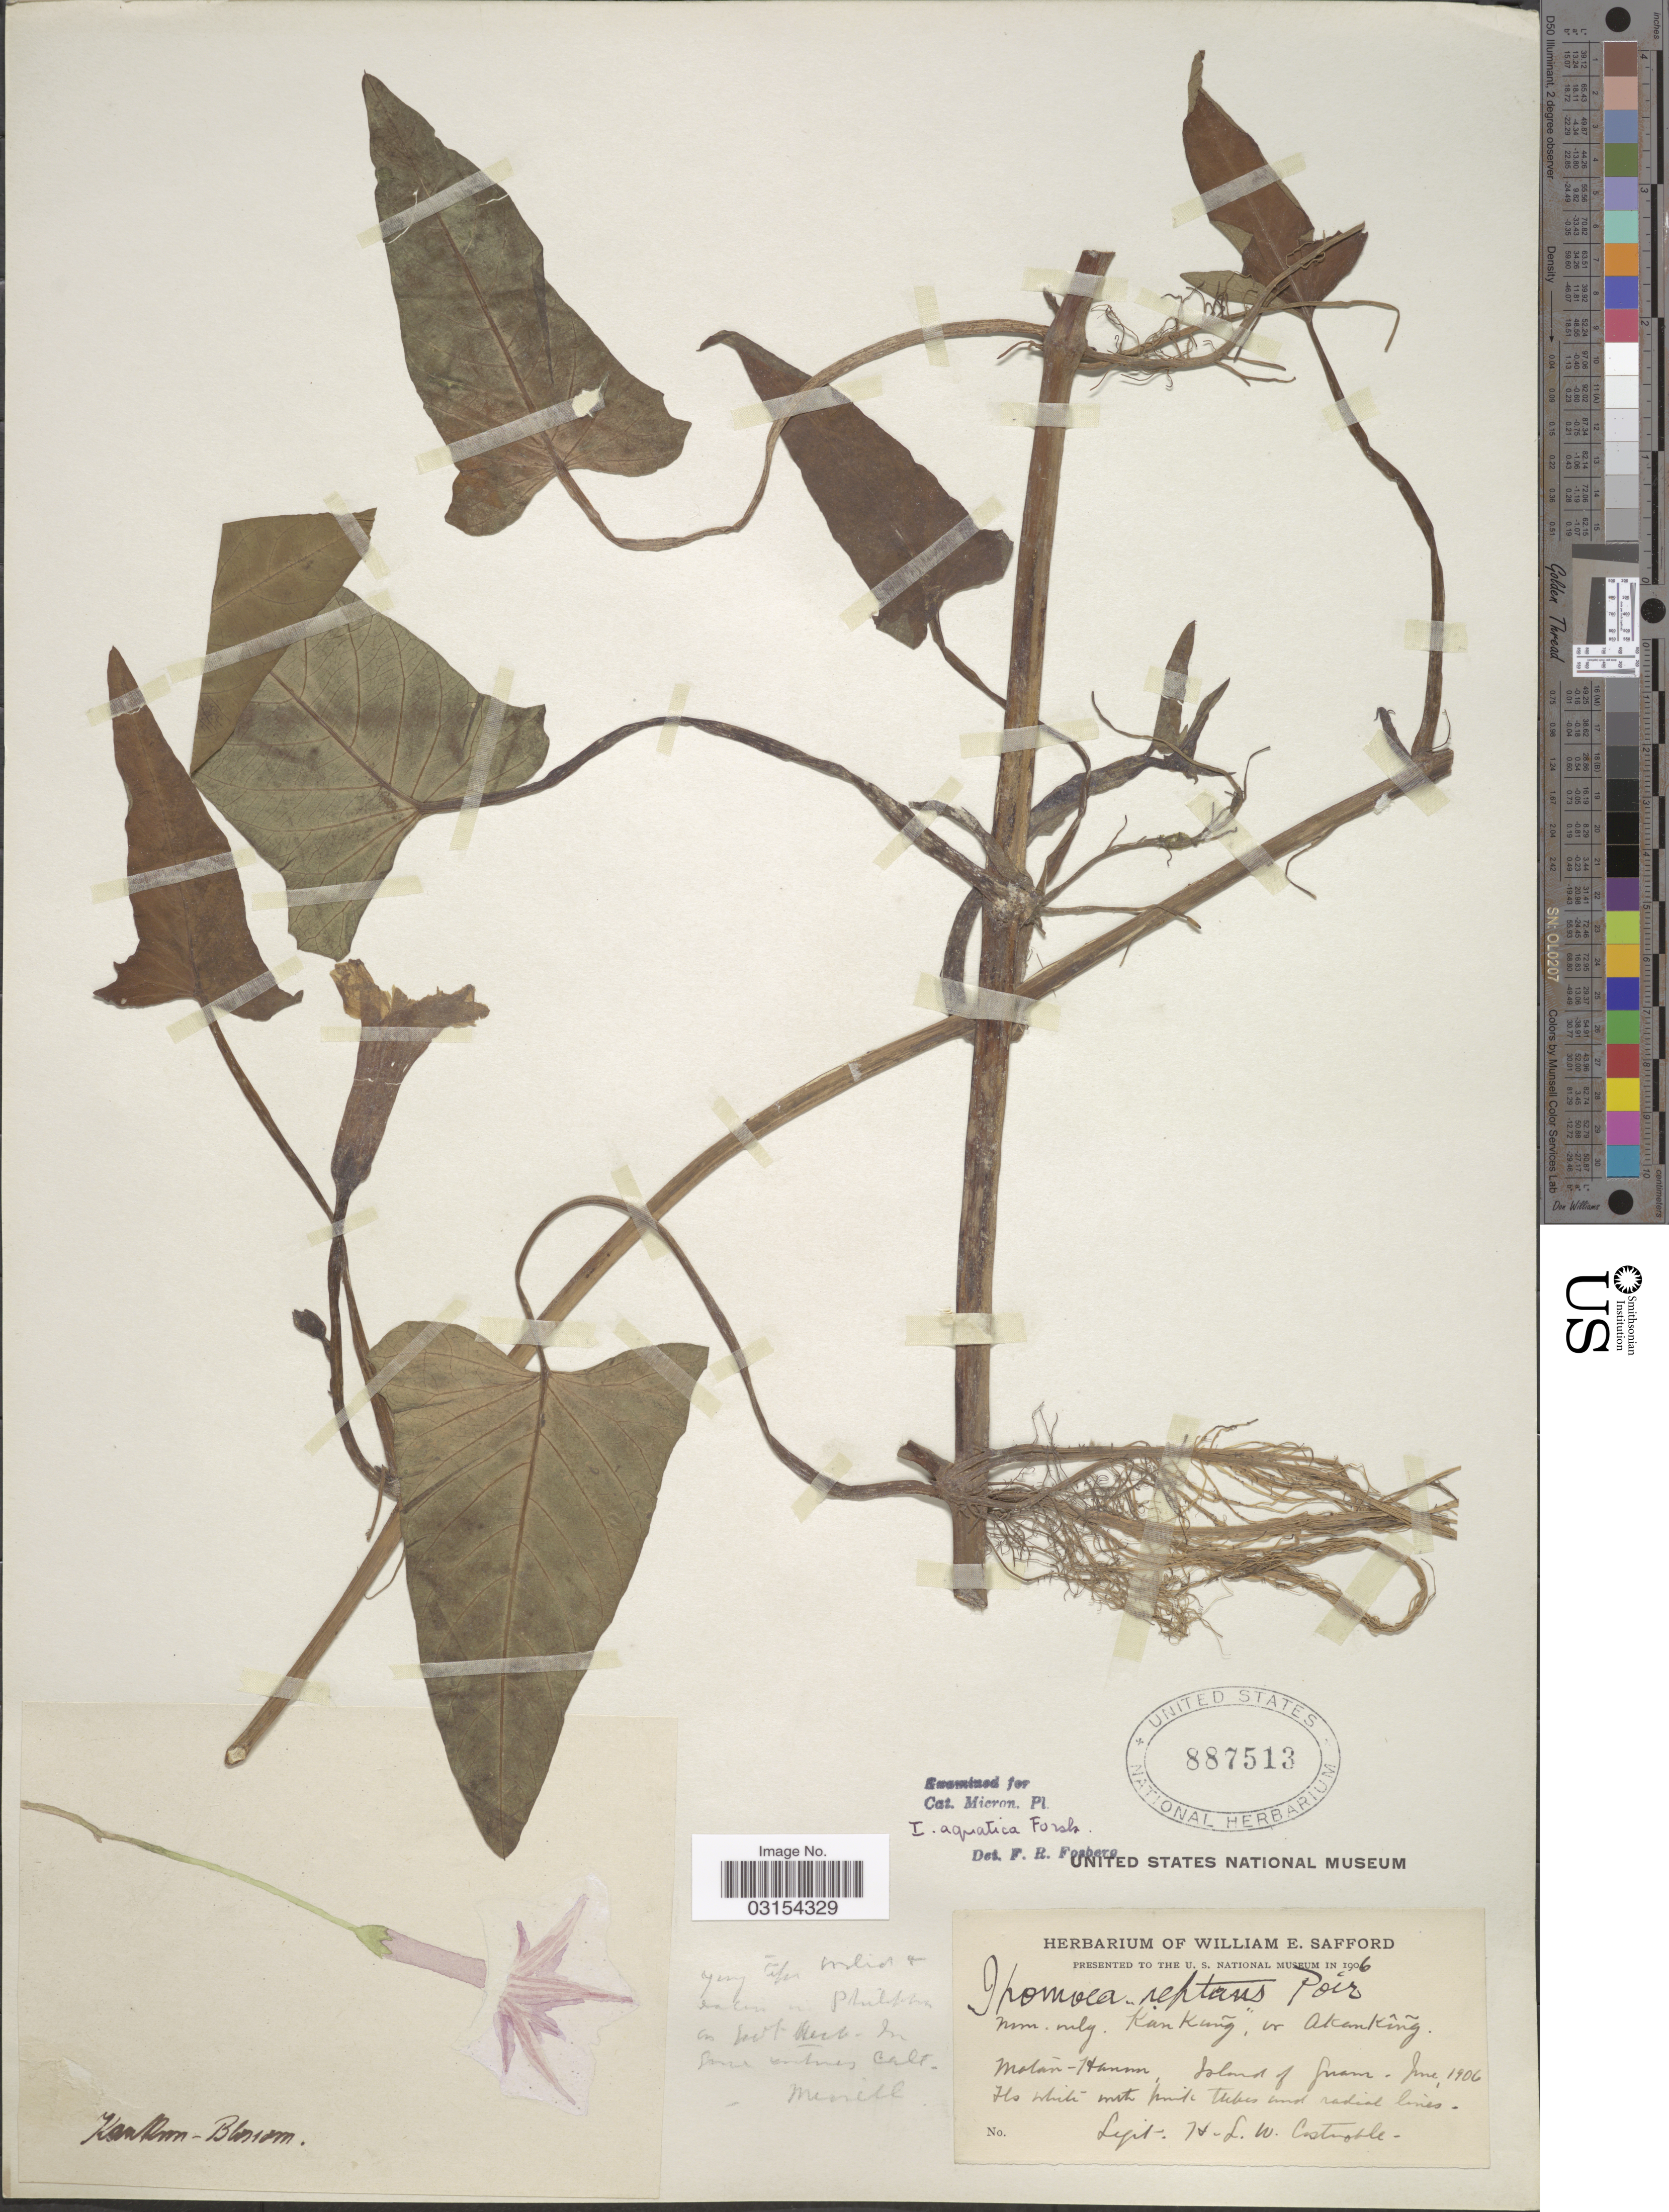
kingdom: Plantae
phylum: Tracheophyta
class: Magnoliopsida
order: Solanales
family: Convolvulaceae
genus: Ipomoea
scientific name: Ipomoea aquatica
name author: Forssk.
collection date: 1906-06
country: Guam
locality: Matan-Hanan [interpreted]. Island of Guam.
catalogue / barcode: US 887513